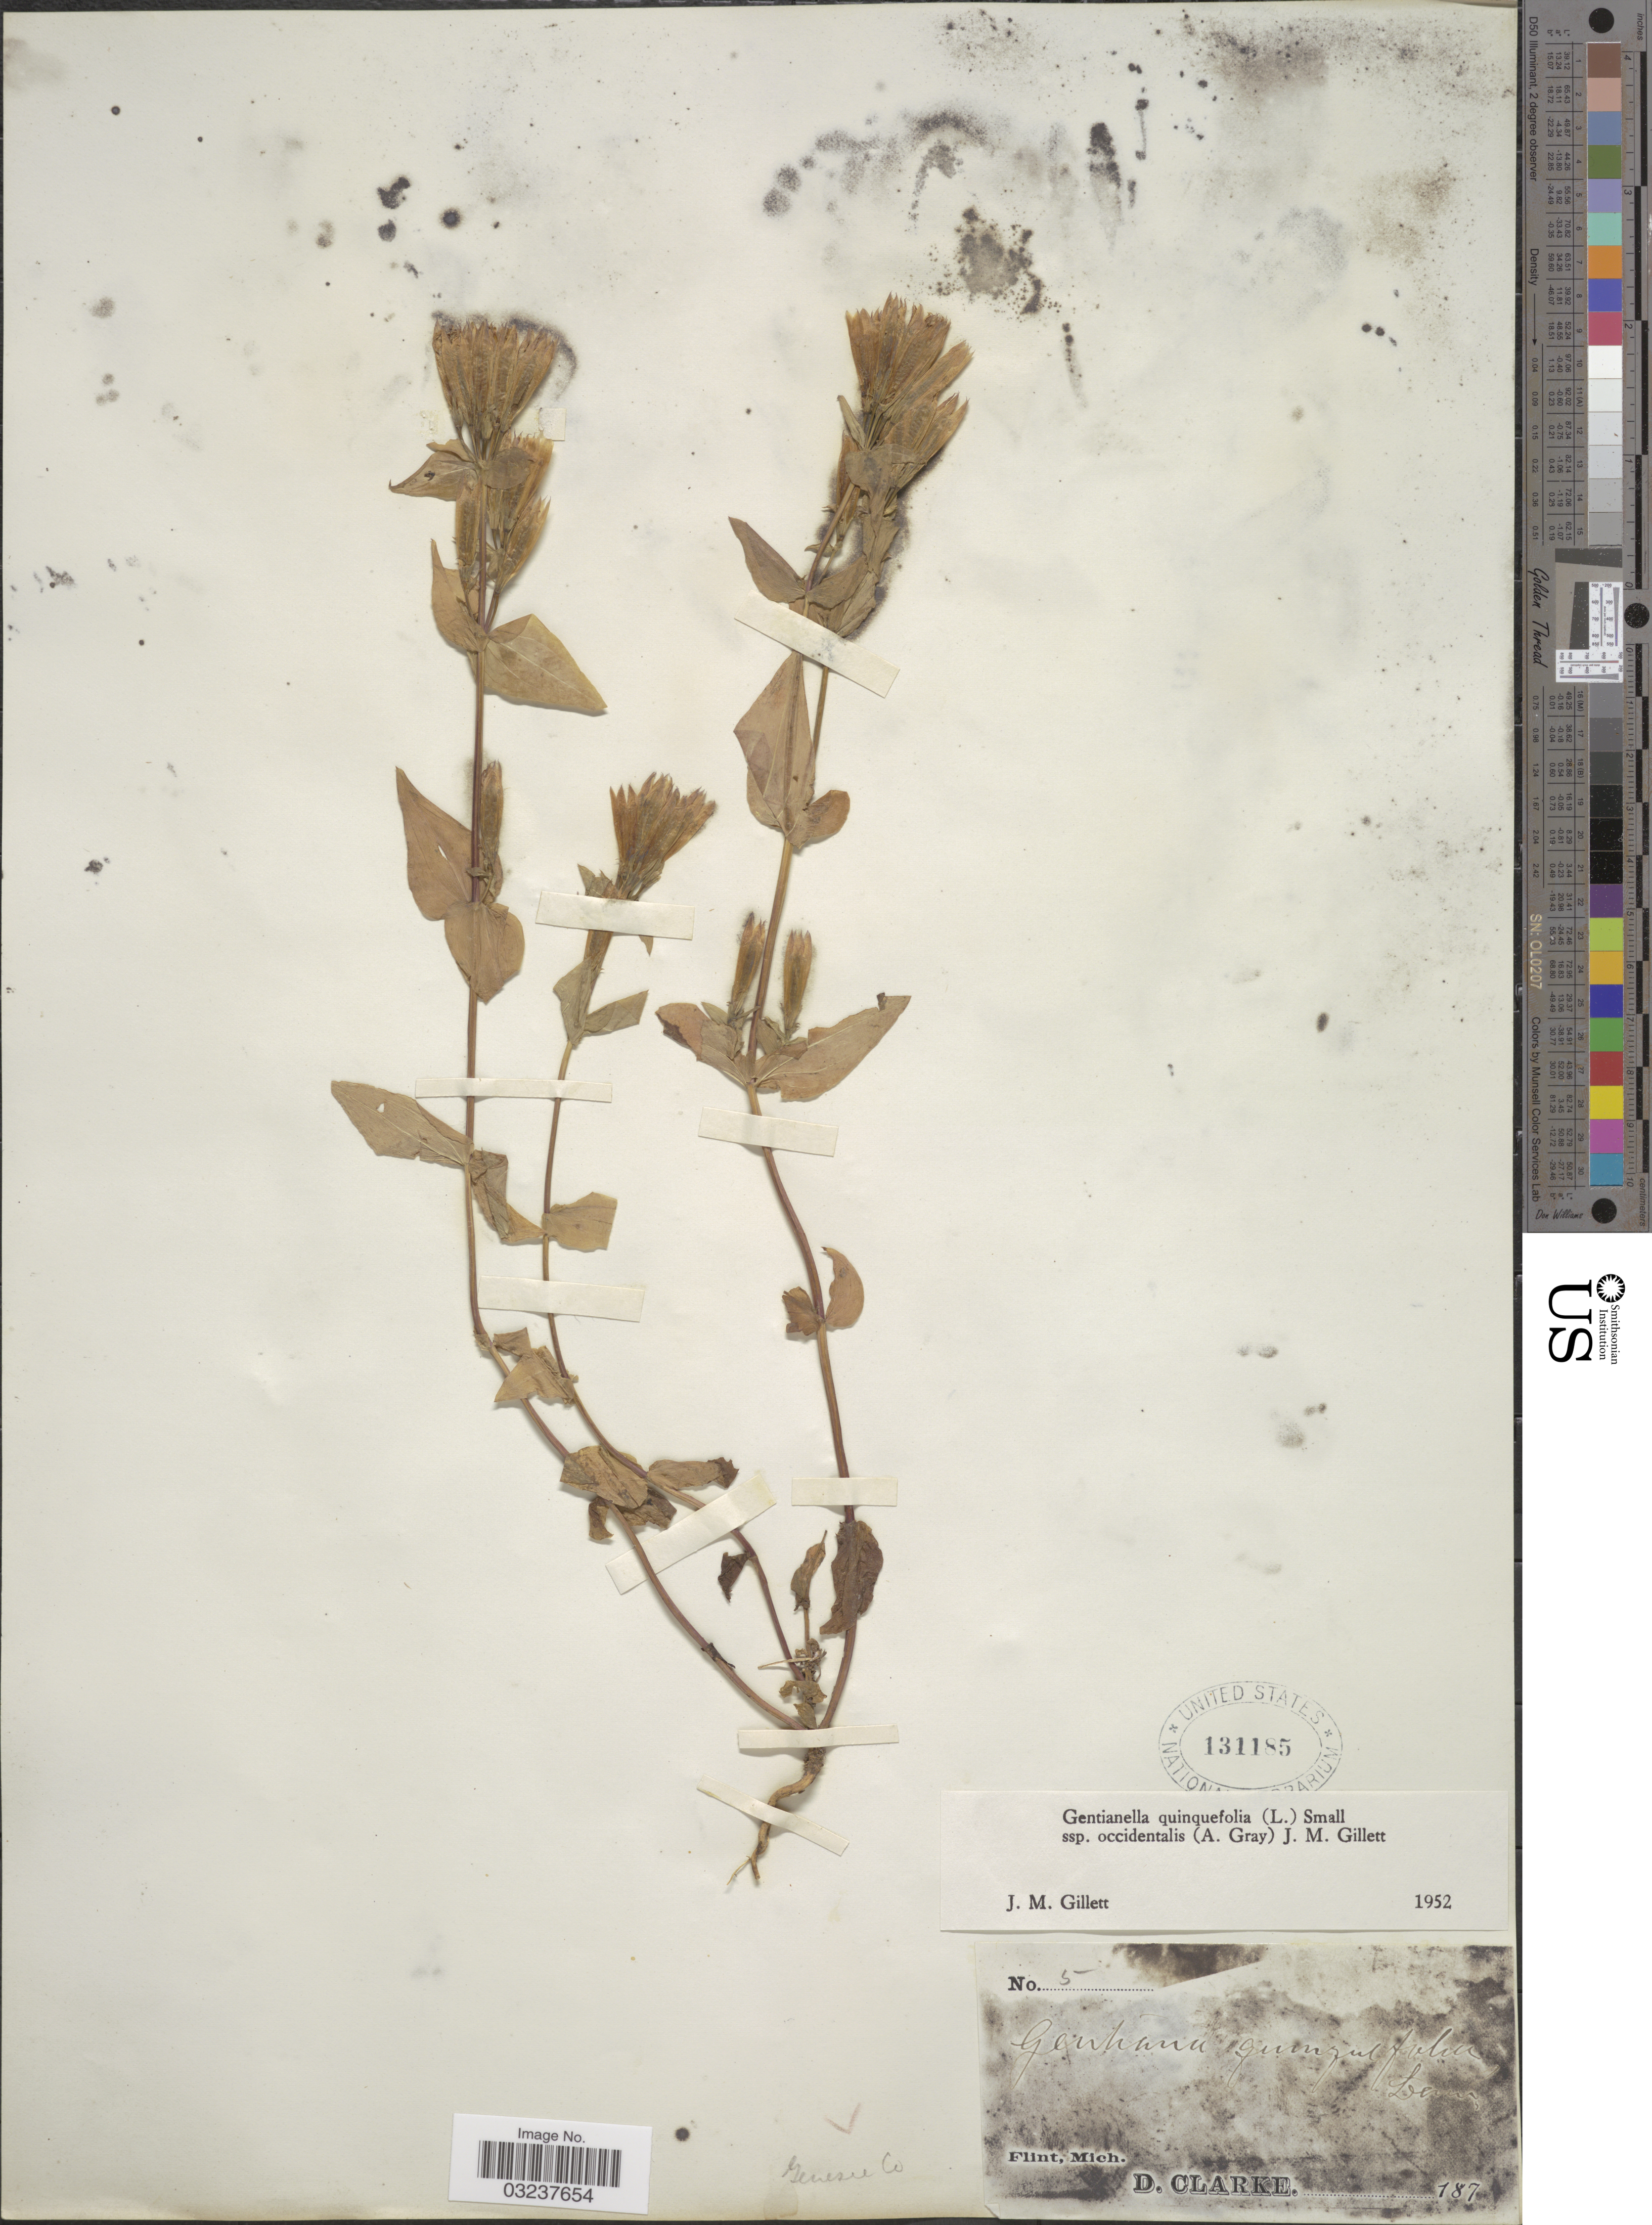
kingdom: Plantae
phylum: Tracheophyta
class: Magnoliopsida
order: Gentianales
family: Gentianaceae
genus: Gentianella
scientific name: Gentianella quinquefolia subsp. occidentalis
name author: (A. Gray) J.M. Gillett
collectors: D. Clarke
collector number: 5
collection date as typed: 187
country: United States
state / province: Michigan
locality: Flint, Genesee Co.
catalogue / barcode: US 131185